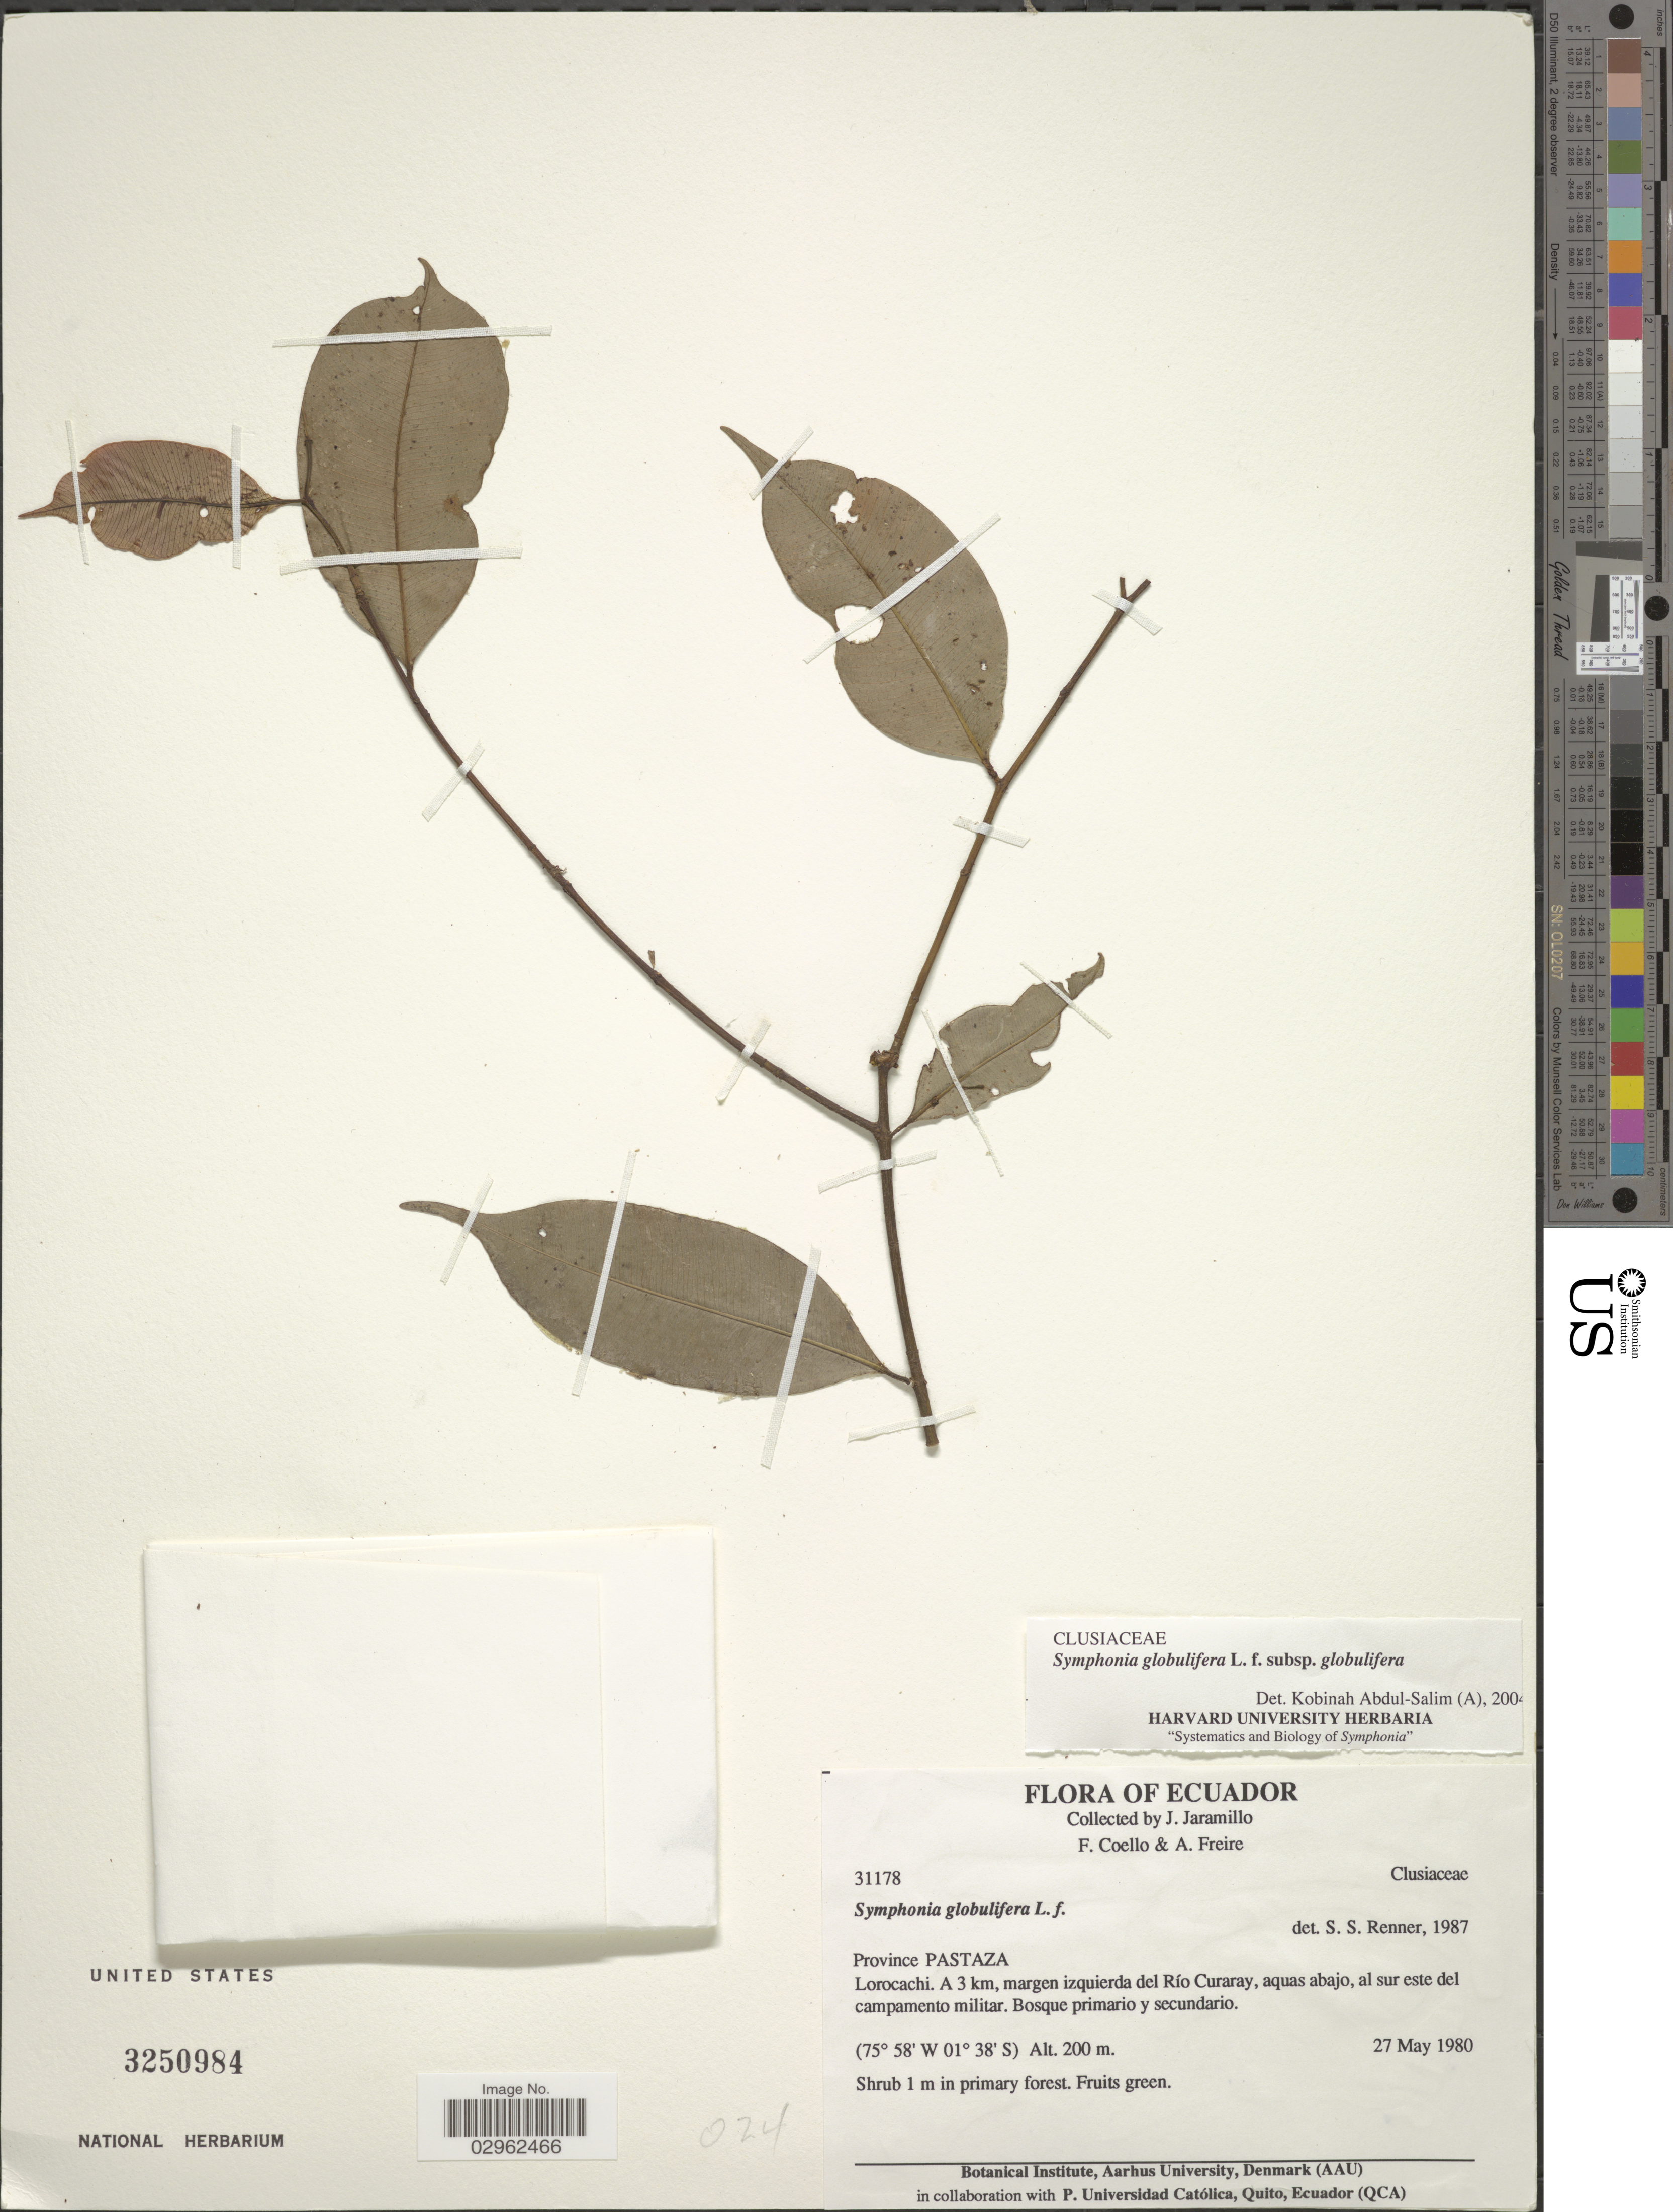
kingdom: Plantae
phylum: Tracheophyta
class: Magnoliopsida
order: Malpighiales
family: Clusiaceae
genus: Symphonia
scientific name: Symphonia globulifera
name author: L. f.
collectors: J. Jaramillo, F. Coello & A. Freire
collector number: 31178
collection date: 1980-05-27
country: Ecuador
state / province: Pastaza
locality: Province Pastaza. Lorocachi. A 3 km, margen izquierda del Río Curaray, aquas abajo, al sur este del campamento militar.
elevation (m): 200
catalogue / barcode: US 3250984